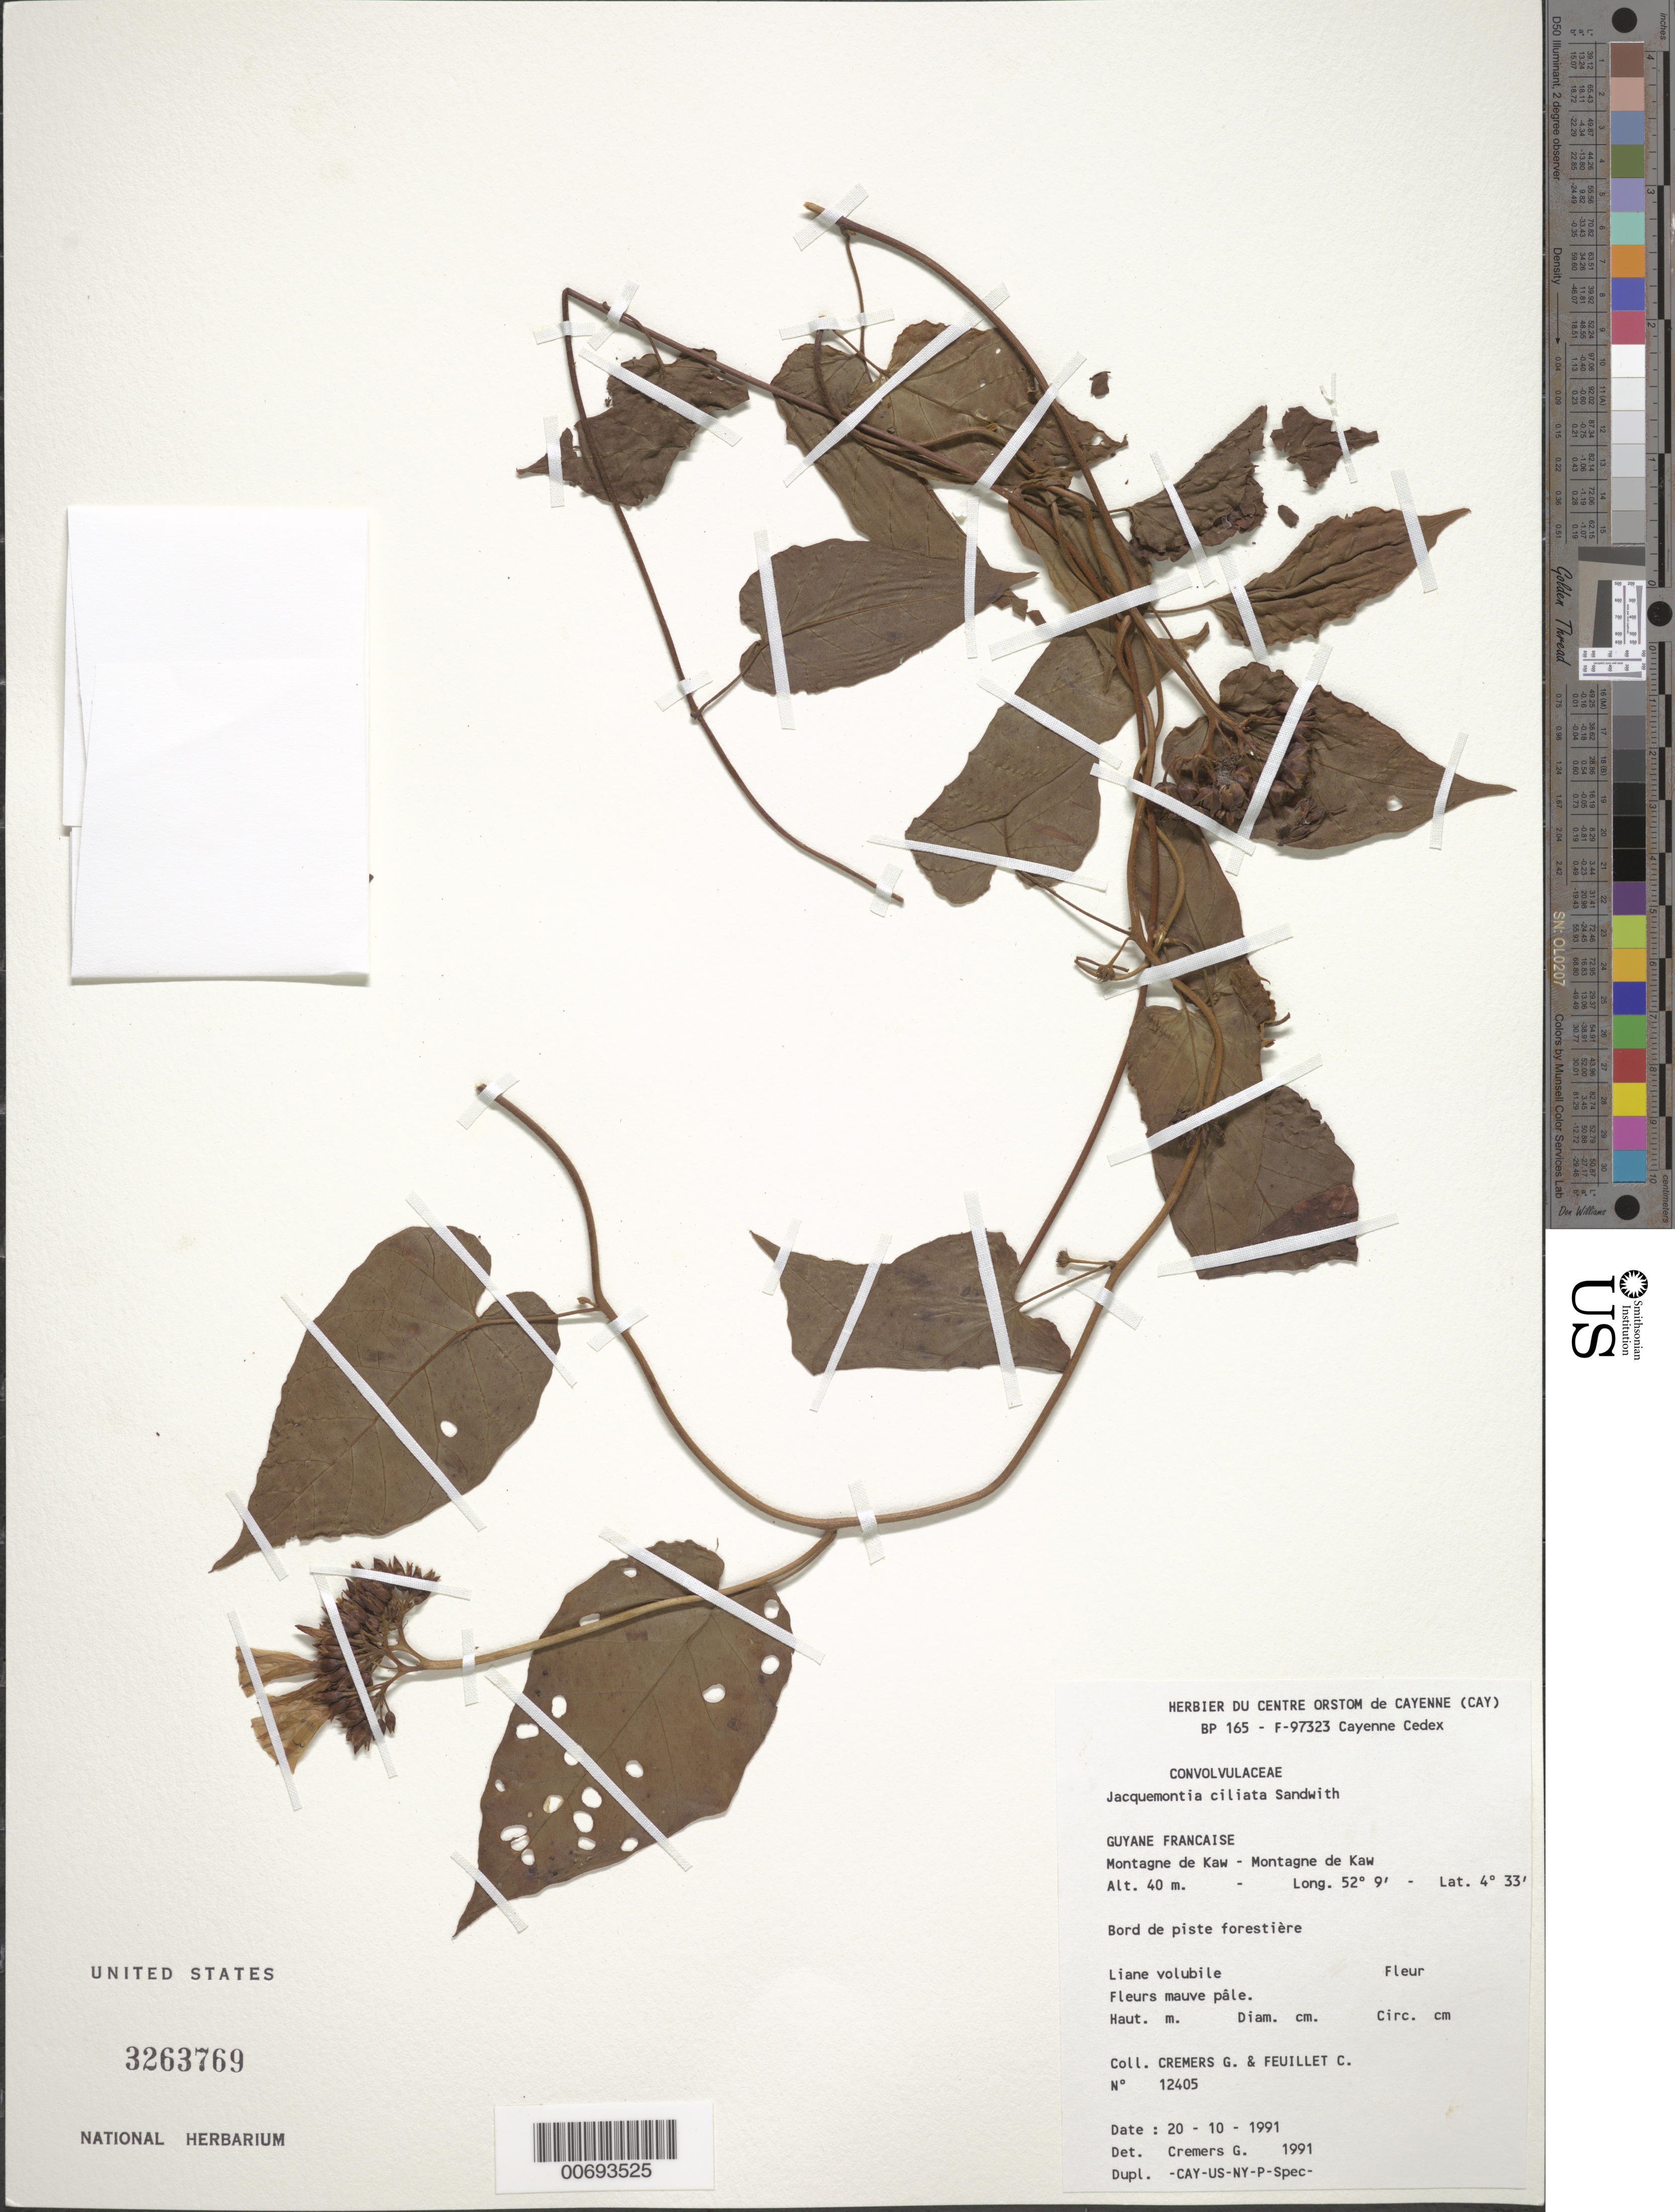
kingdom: Plantae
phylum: Tracheophyta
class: Magnoliopsida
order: Solanales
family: Convolvulaceae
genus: Jacquemontia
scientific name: Jacquemontia ciliata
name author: Sandwith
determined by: Cremers, Georges A.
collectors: G. Cremers & C. Feuillet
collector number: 12405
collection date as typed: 20-Oct-91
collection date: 1991-10-20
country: French Guiana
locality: Montagne de Kaw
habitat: Edge of forest trail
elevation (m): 40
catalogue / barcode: US 3263769